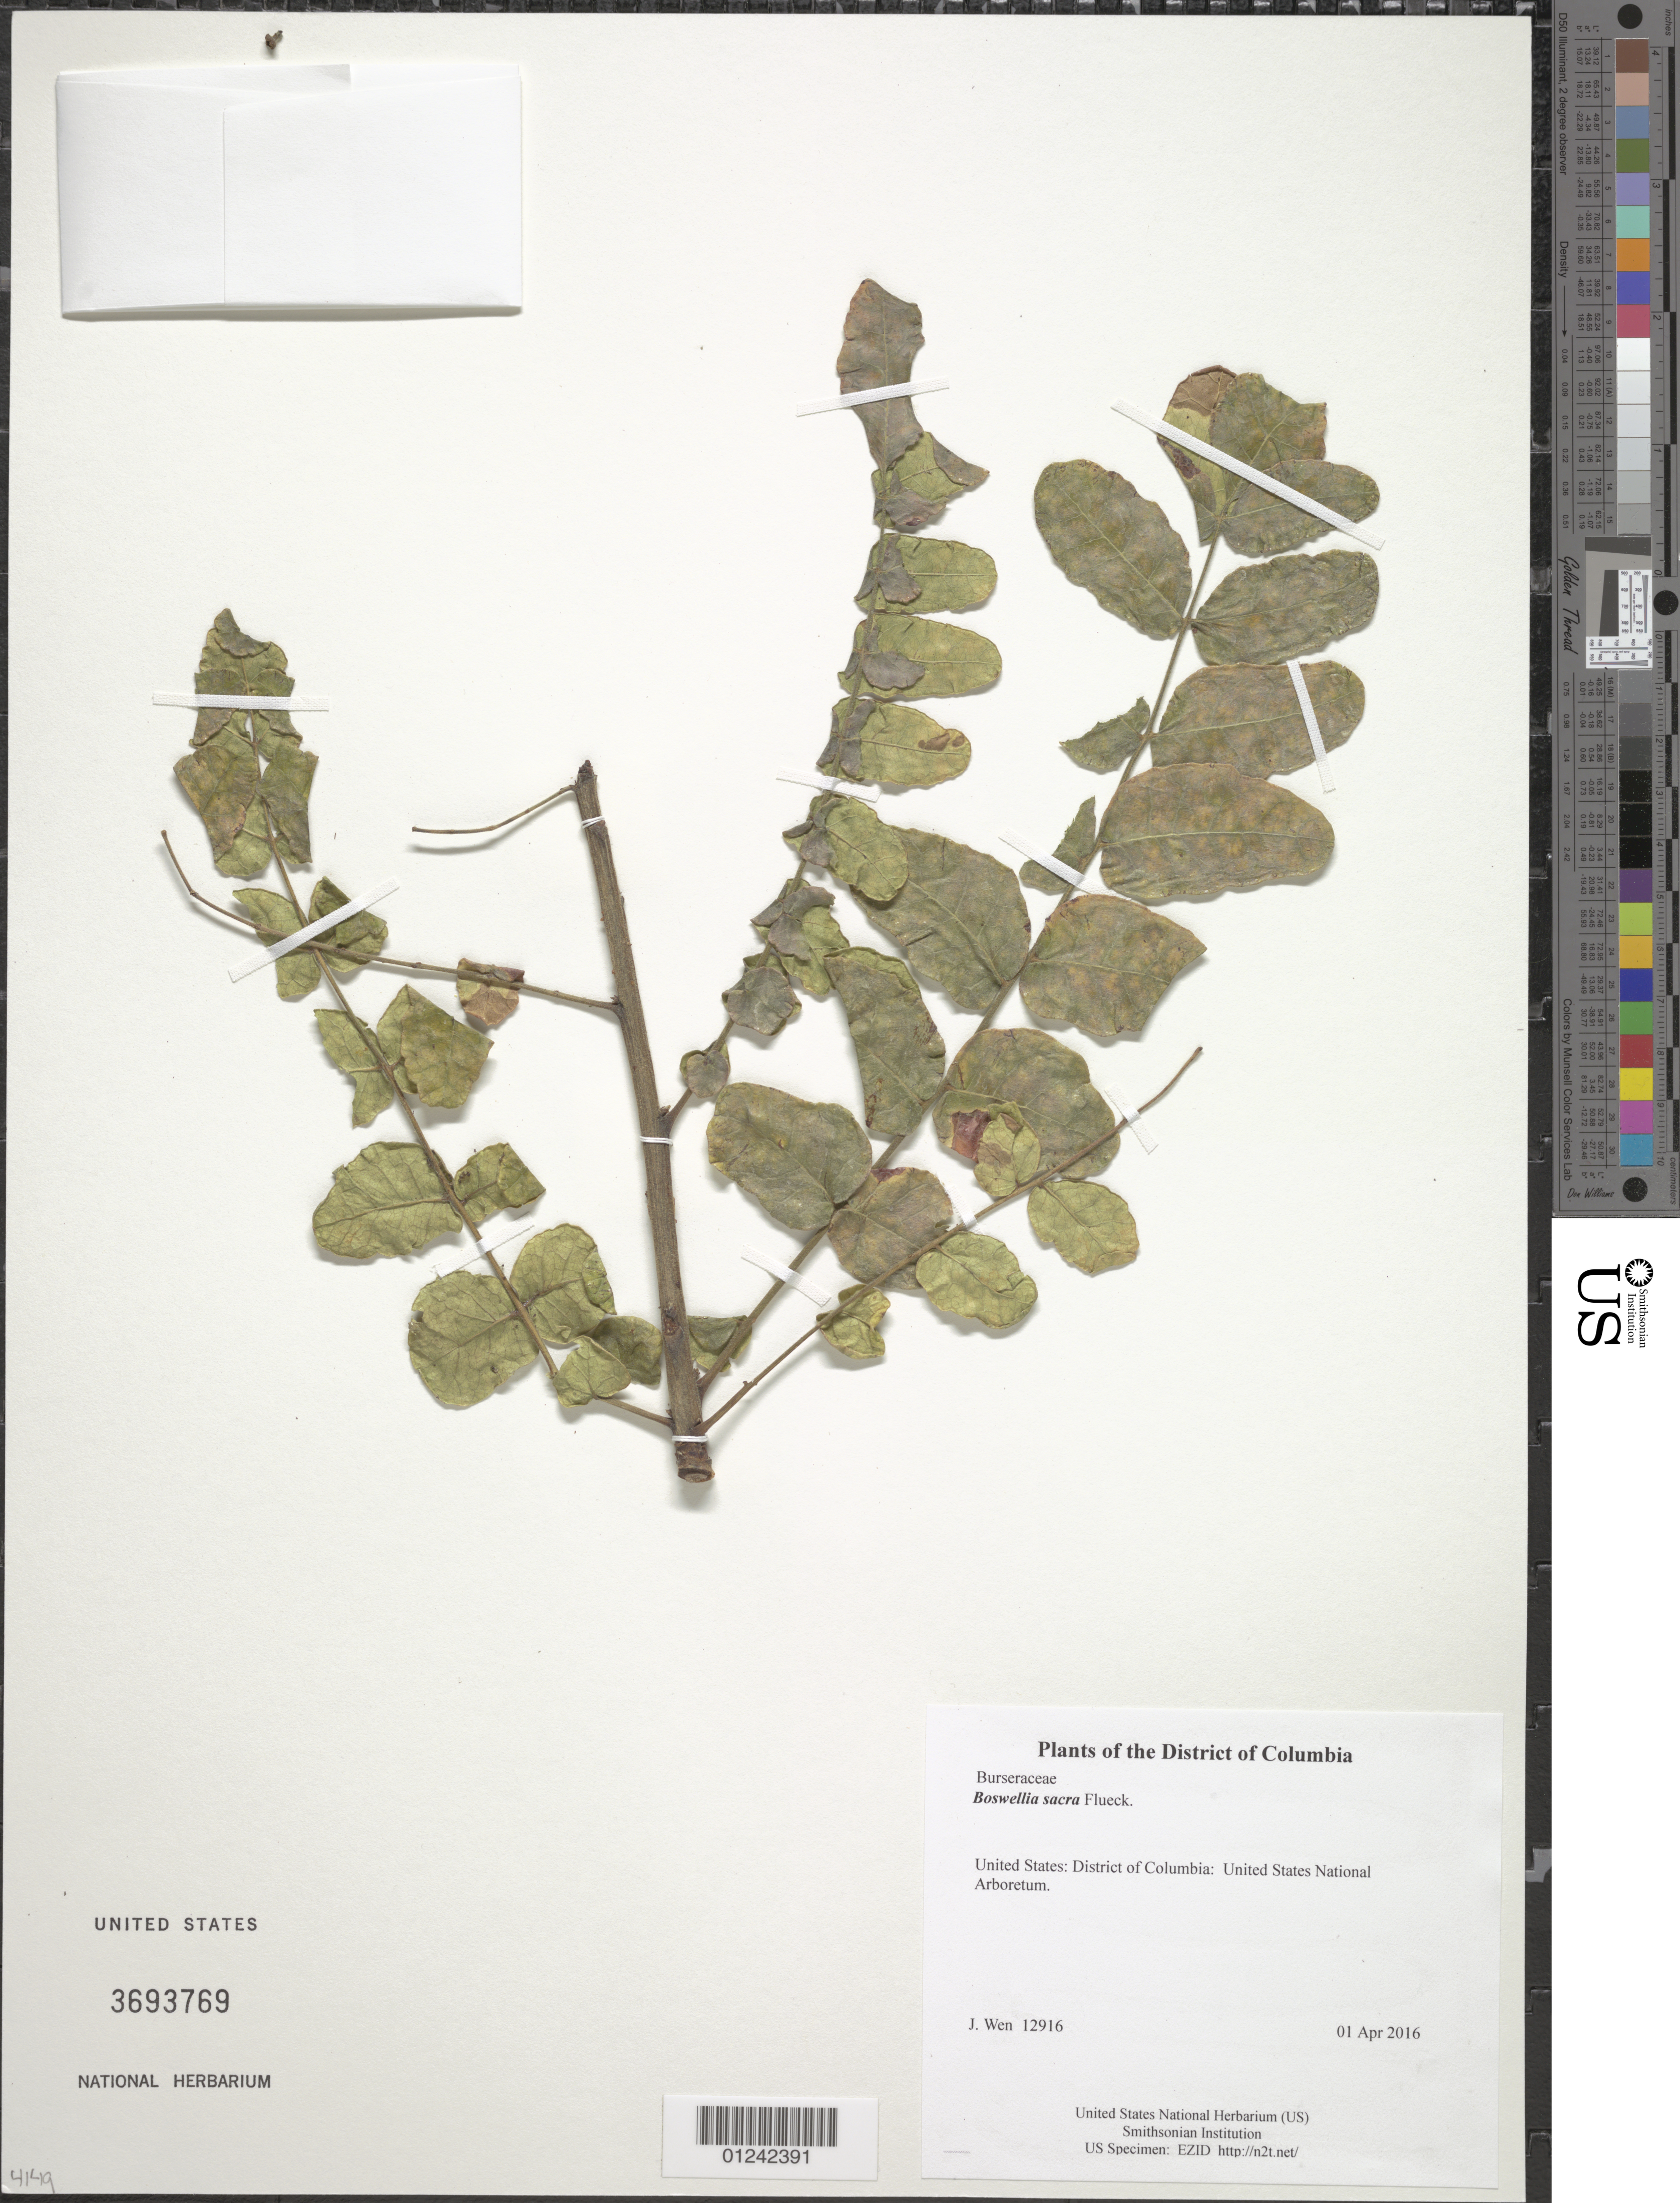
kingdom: Plantae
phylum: Tracheophyta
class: Magnoliopsida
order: Sapindales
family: Burseraceae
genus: Boswellia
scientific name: Boswellia sacra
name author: Flueck.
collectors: J. Wen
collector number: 12916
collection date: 2016-04-01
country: United States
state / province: District of Columbia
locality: United States National Arboretum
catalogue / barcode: US 3693769